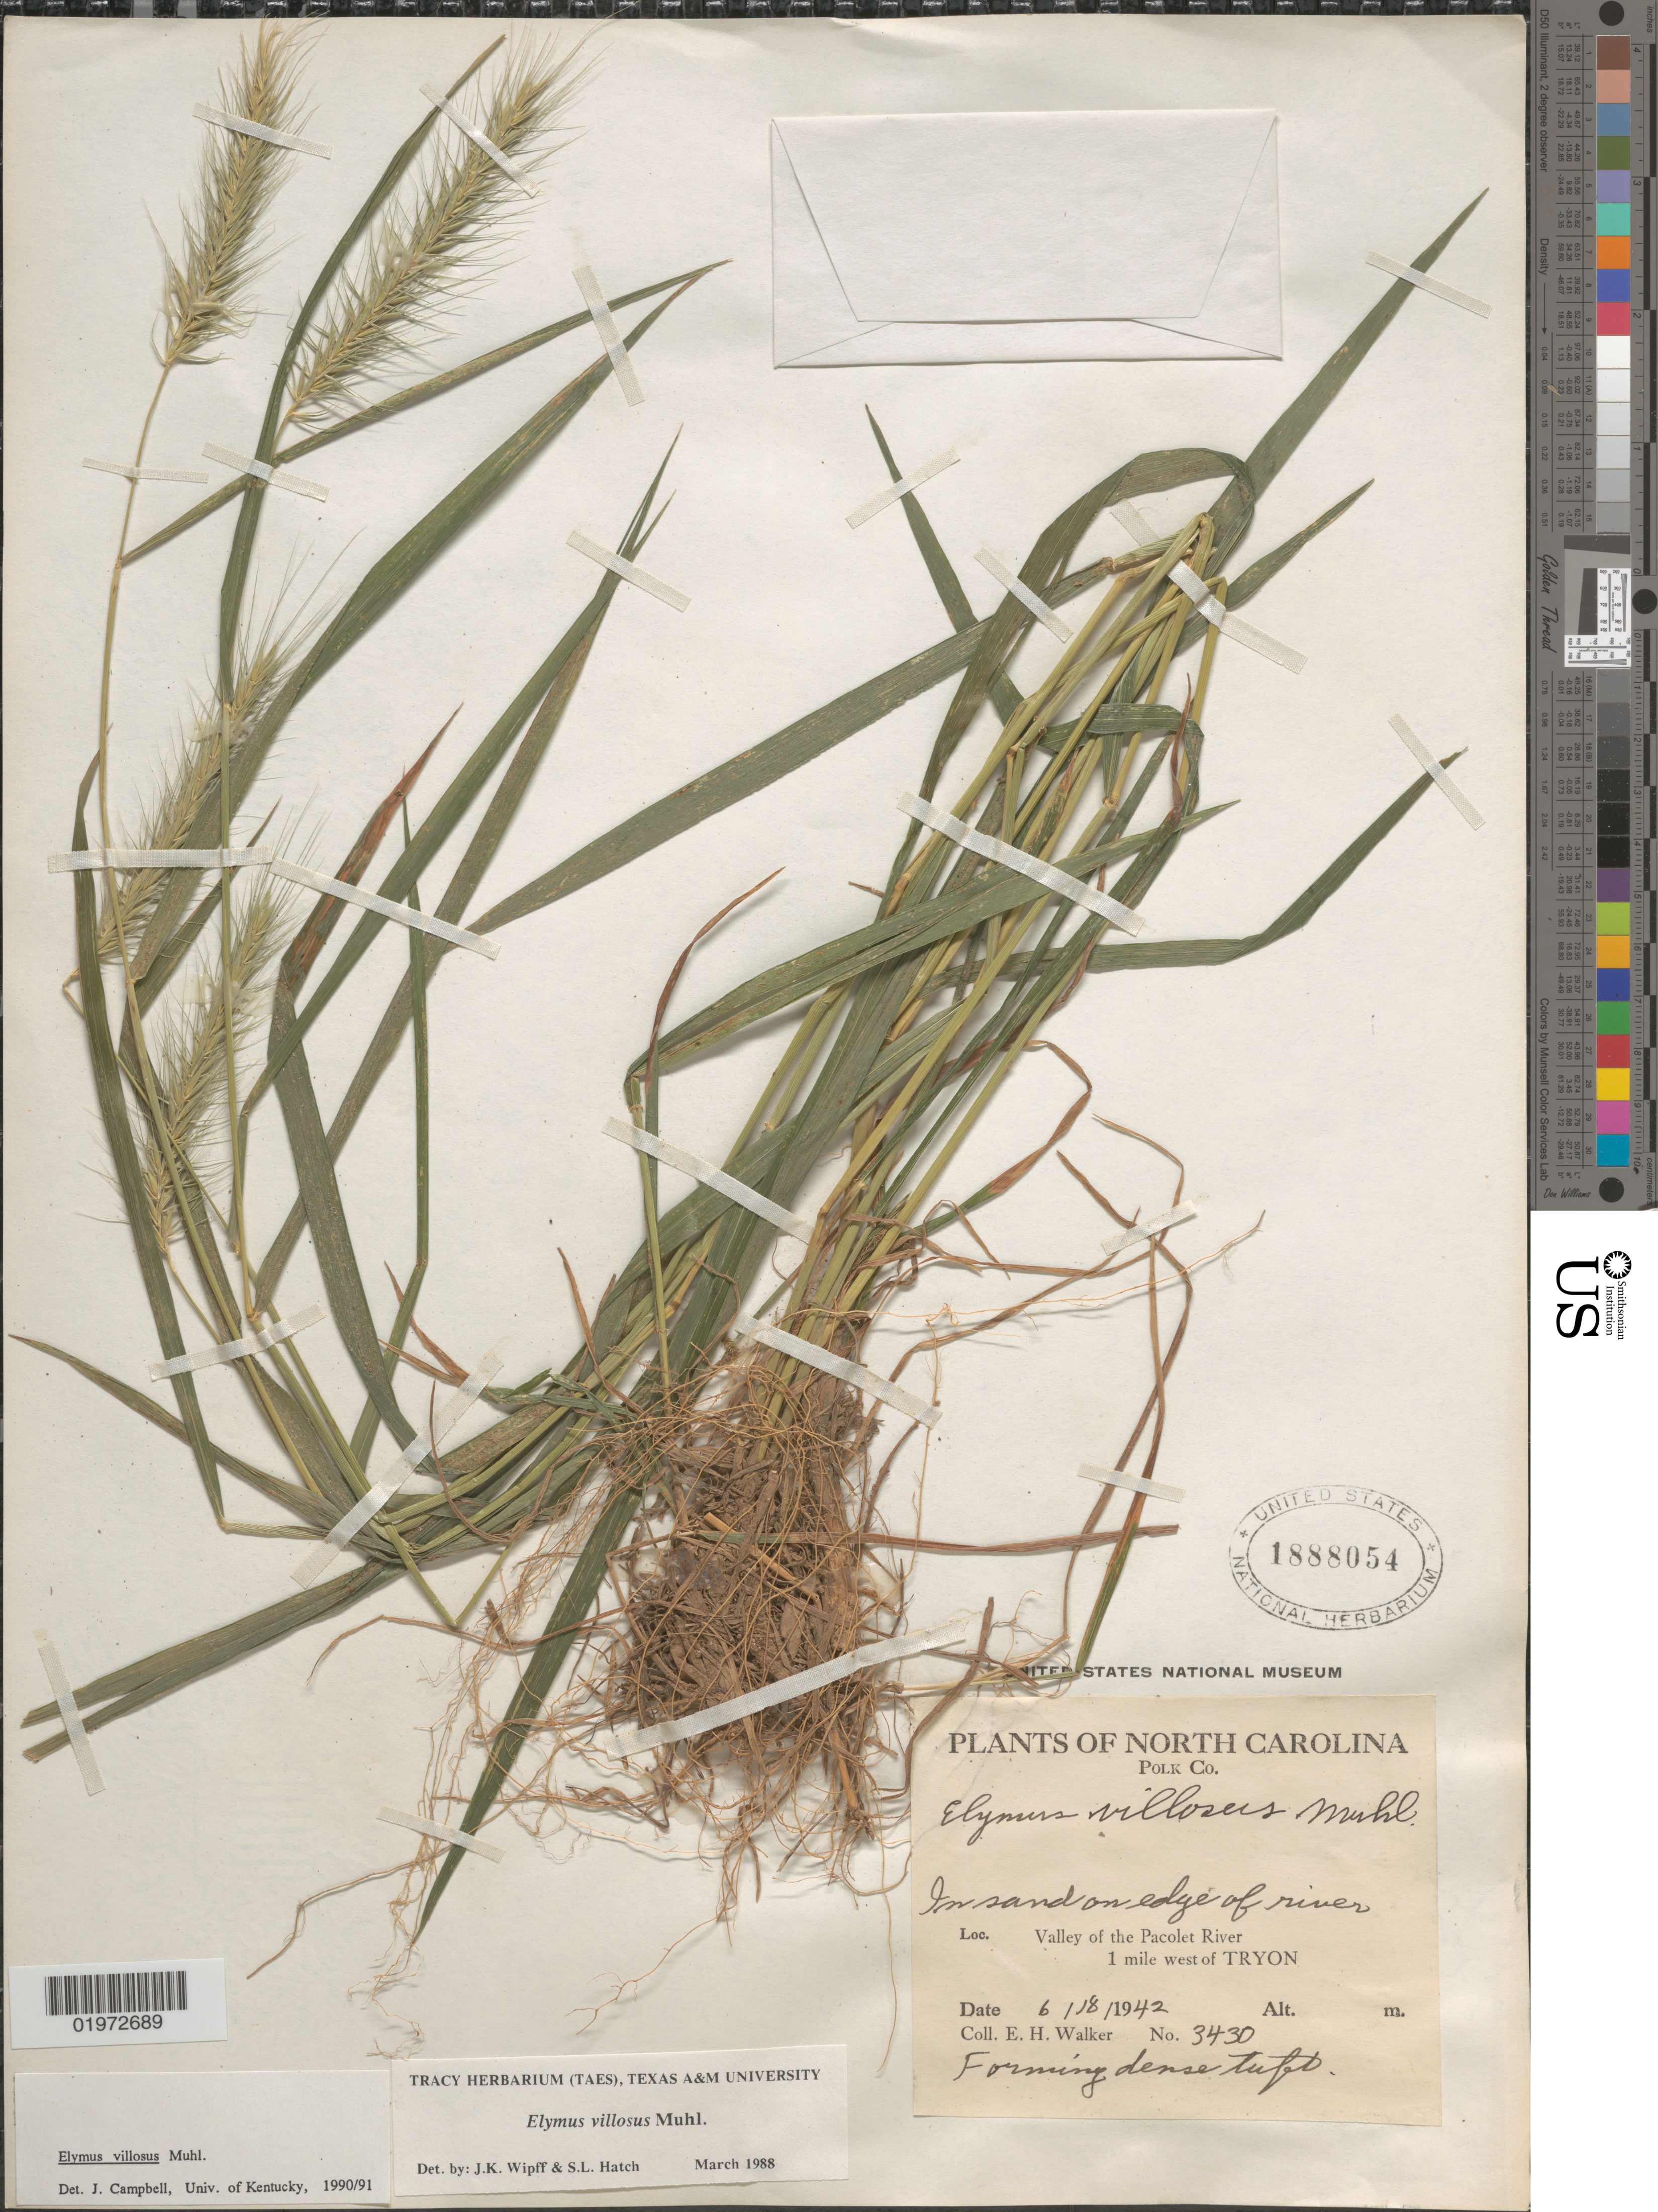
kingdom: Plantae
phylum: Tracheophyta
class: Liliopsida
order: Poales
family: Poaceae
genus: Elymus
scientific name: Elymus villosus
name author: Muhl. ex Willd.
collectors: E. H. Walker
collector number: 3430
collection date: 1942-06-18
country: United States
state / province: North Carolina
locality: Polk Co. In sand on edge of river. Valley of the Pacolet River. 1 mile west of Tyron.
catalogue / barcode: US 1888054